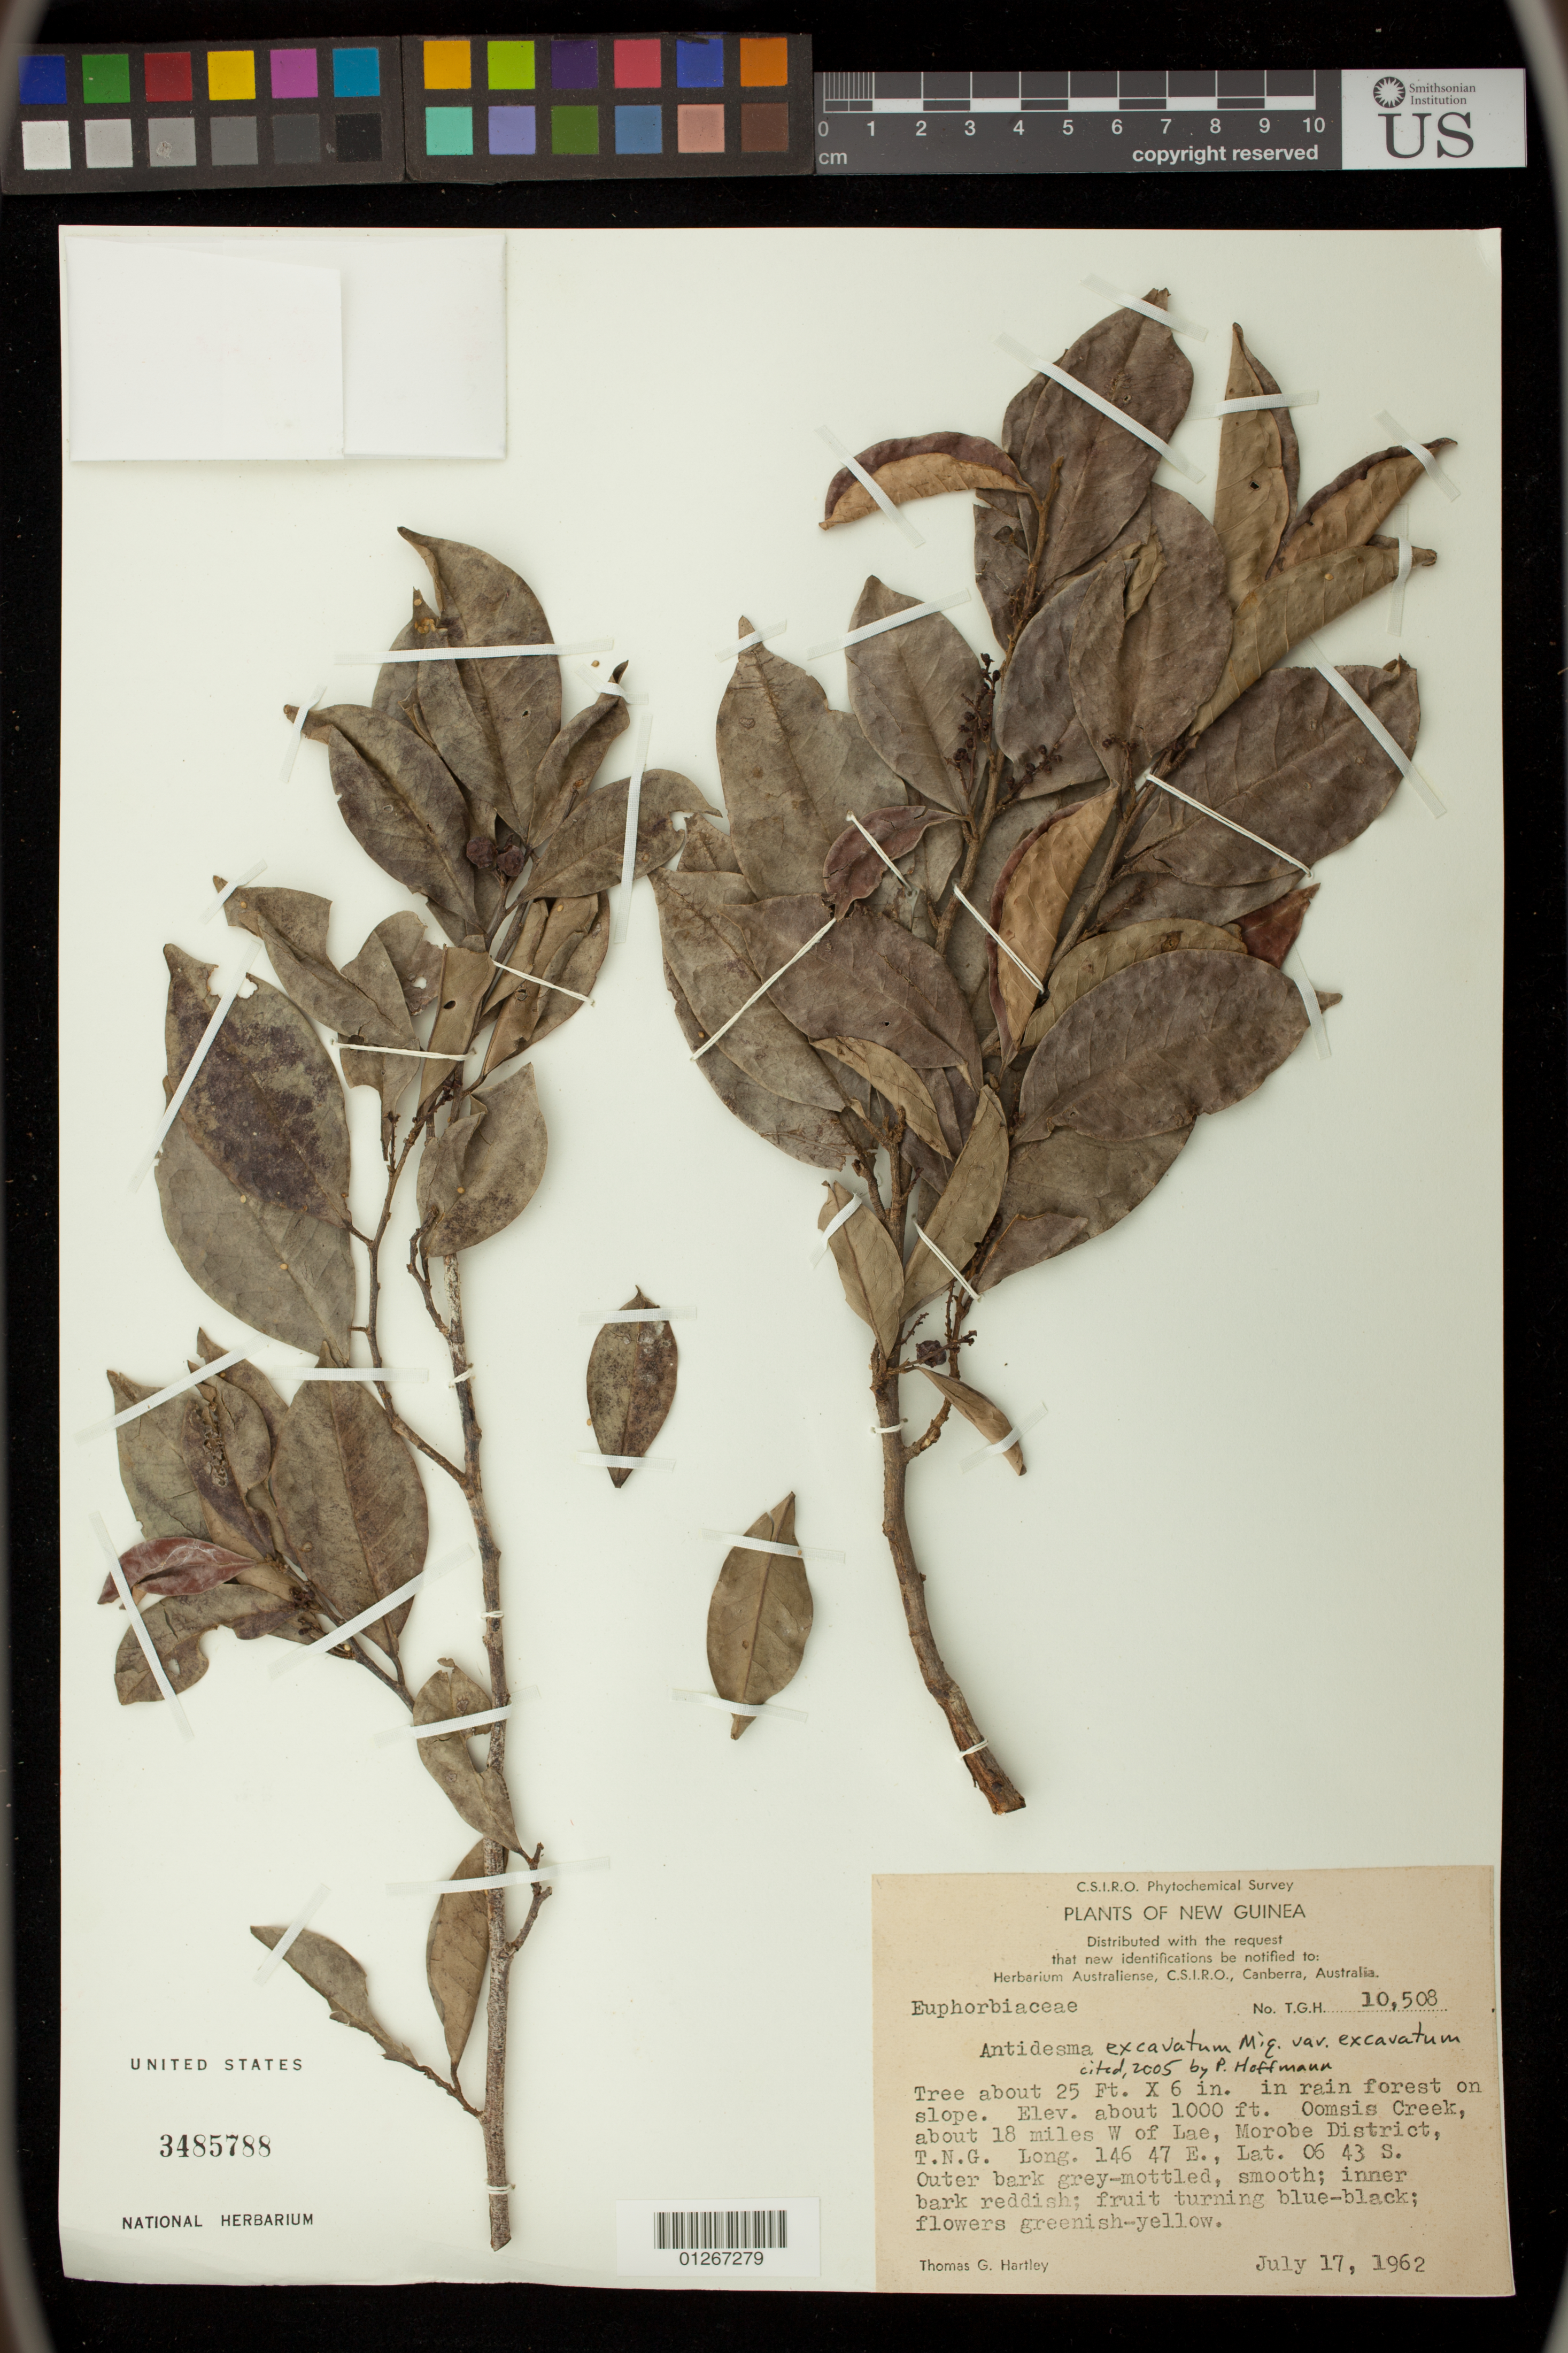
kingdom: Plantae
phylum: Tracheophyta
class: Magnoliopsida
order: Malpighiales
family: Phyllanthaceae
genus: Antidesma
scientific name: Antidesma excavatum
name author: Miq.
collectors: T. G. Hartley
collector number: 10,508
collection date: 1962-07-17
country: Papua New Guinea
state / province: Morobe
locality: Oomsis Creek, about 18 miles W of Lae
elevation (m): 305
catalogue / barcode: US 3485788